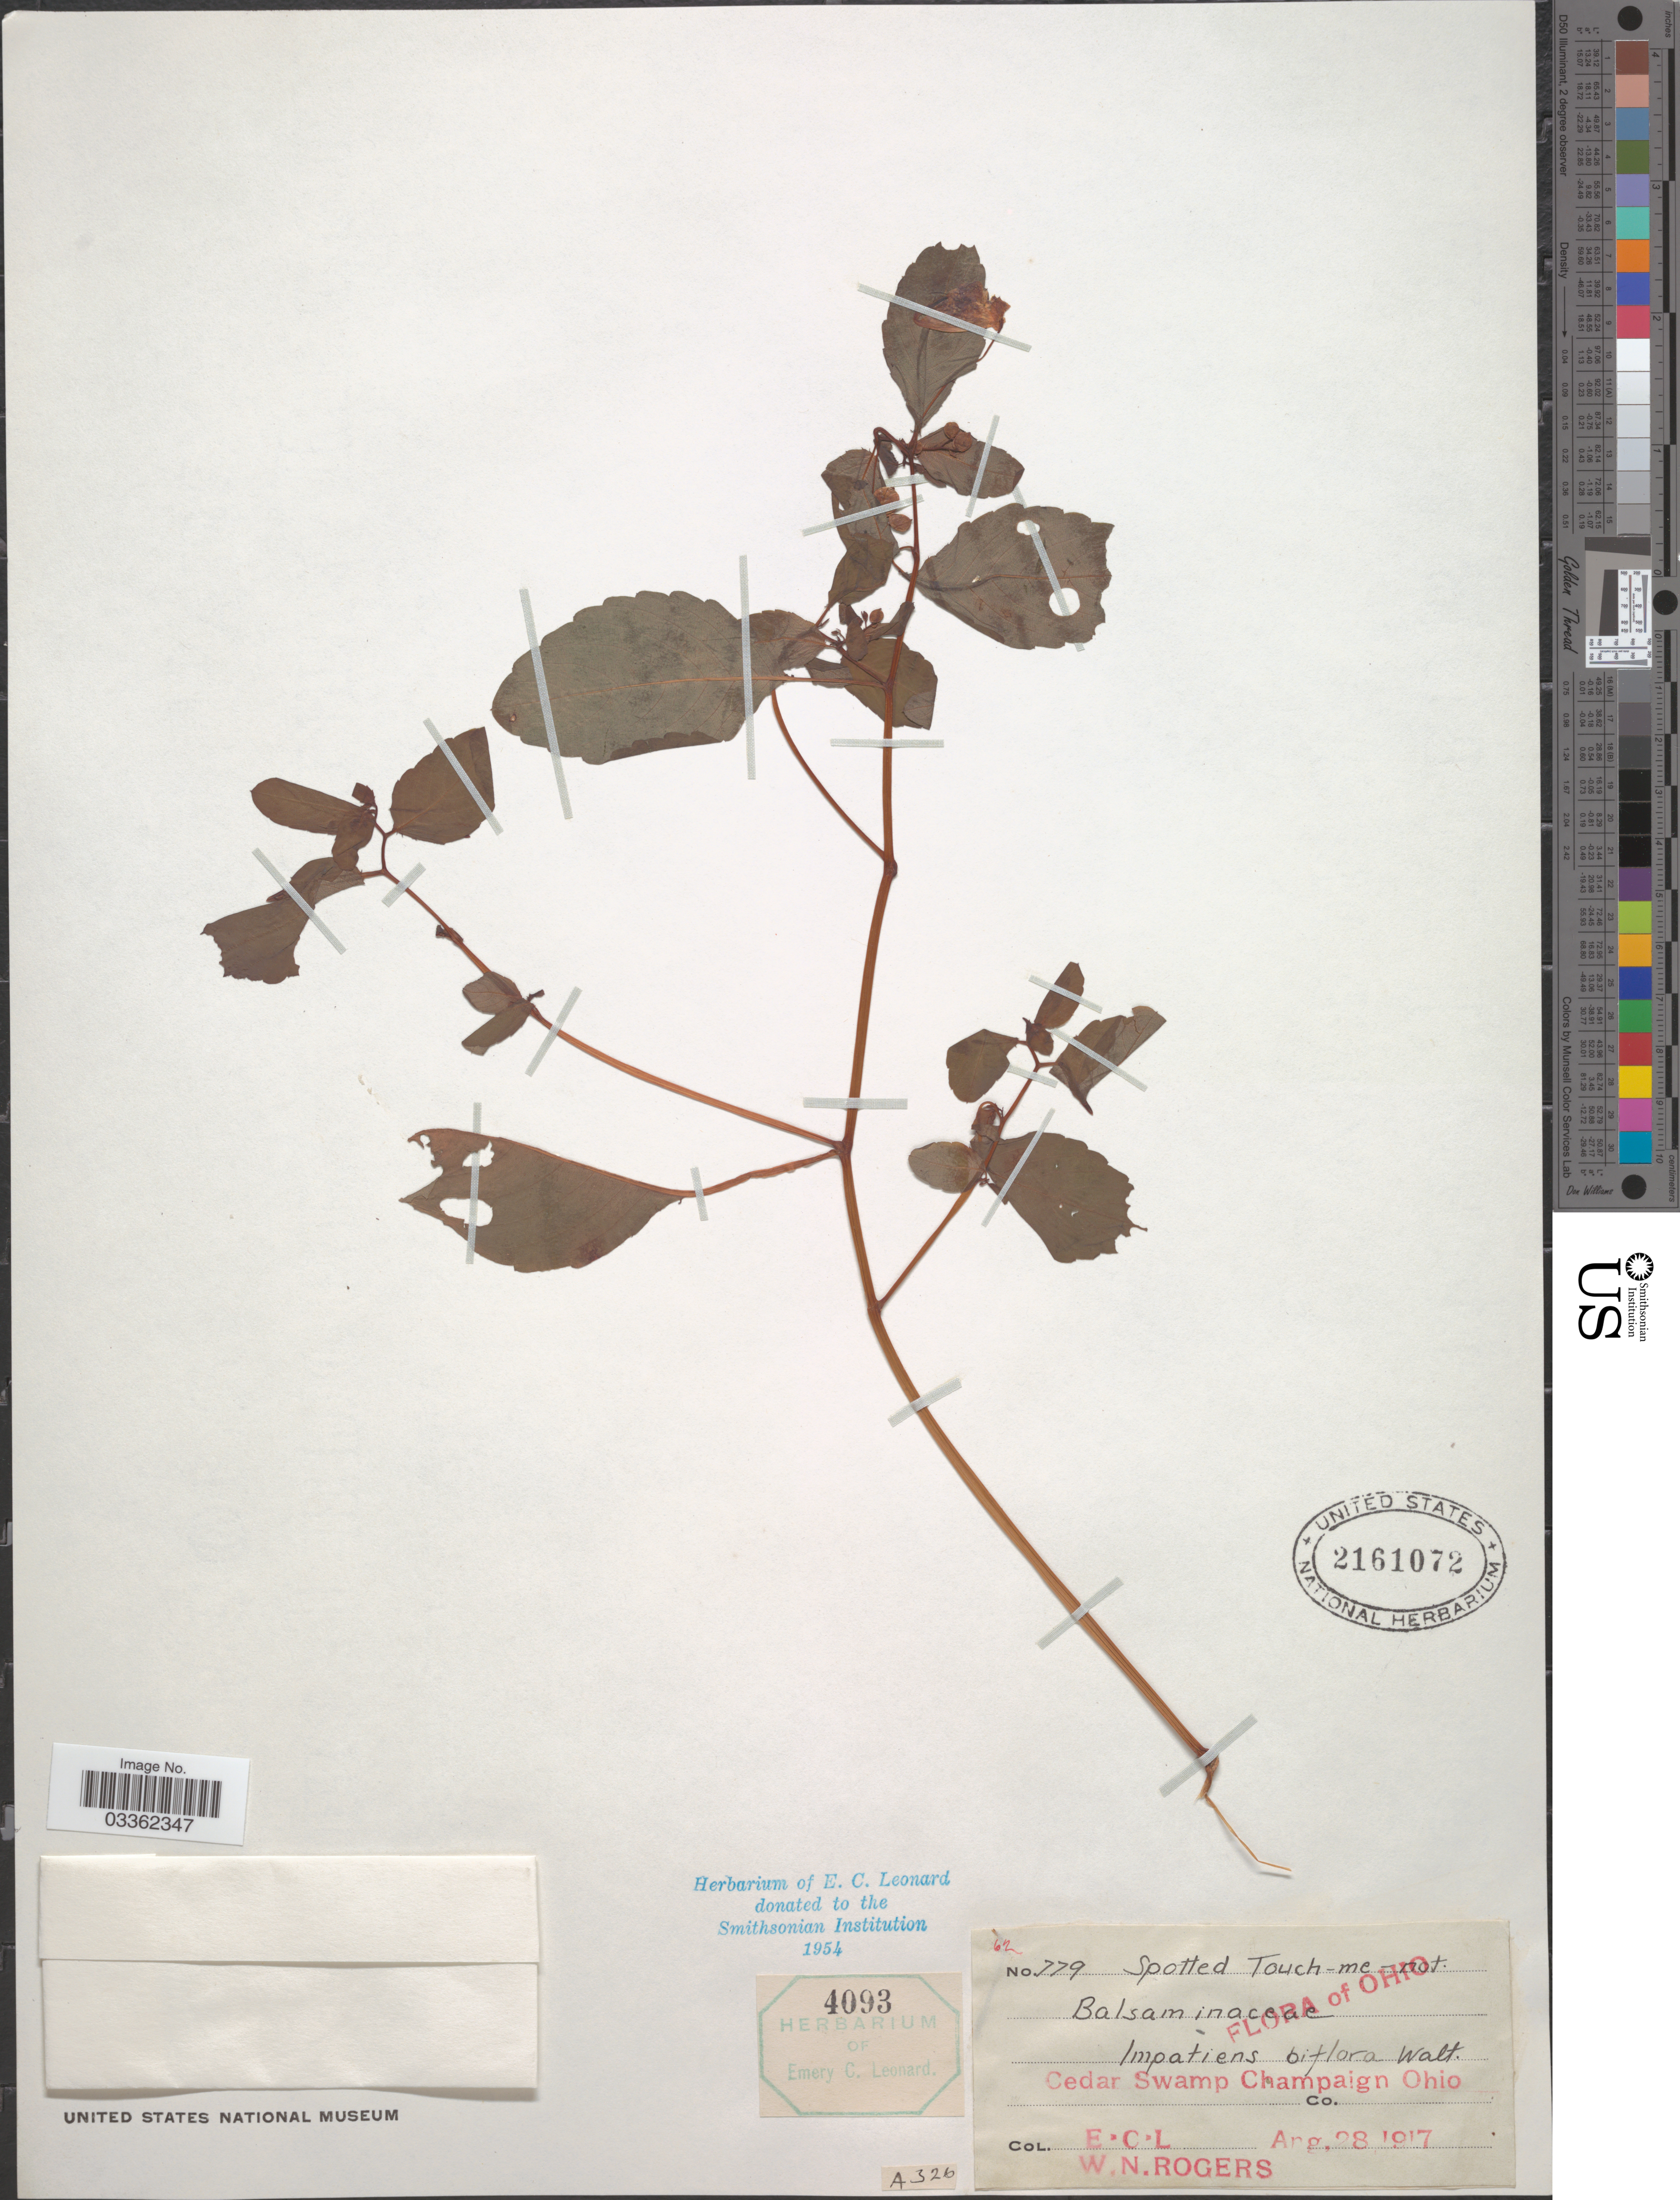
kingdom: Plantae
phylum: Tracheophyta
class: Magnoliopsida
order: Ericales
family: Balsaminaceae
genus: Impatiens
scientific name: Impatiens capensis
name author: Meerb.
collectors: E. C. Leonard & W. Rogers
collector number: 779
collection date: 1917-08-28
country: United States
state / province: Ohio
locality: Cedar Swamp Champaign.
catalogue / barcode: US 2161072